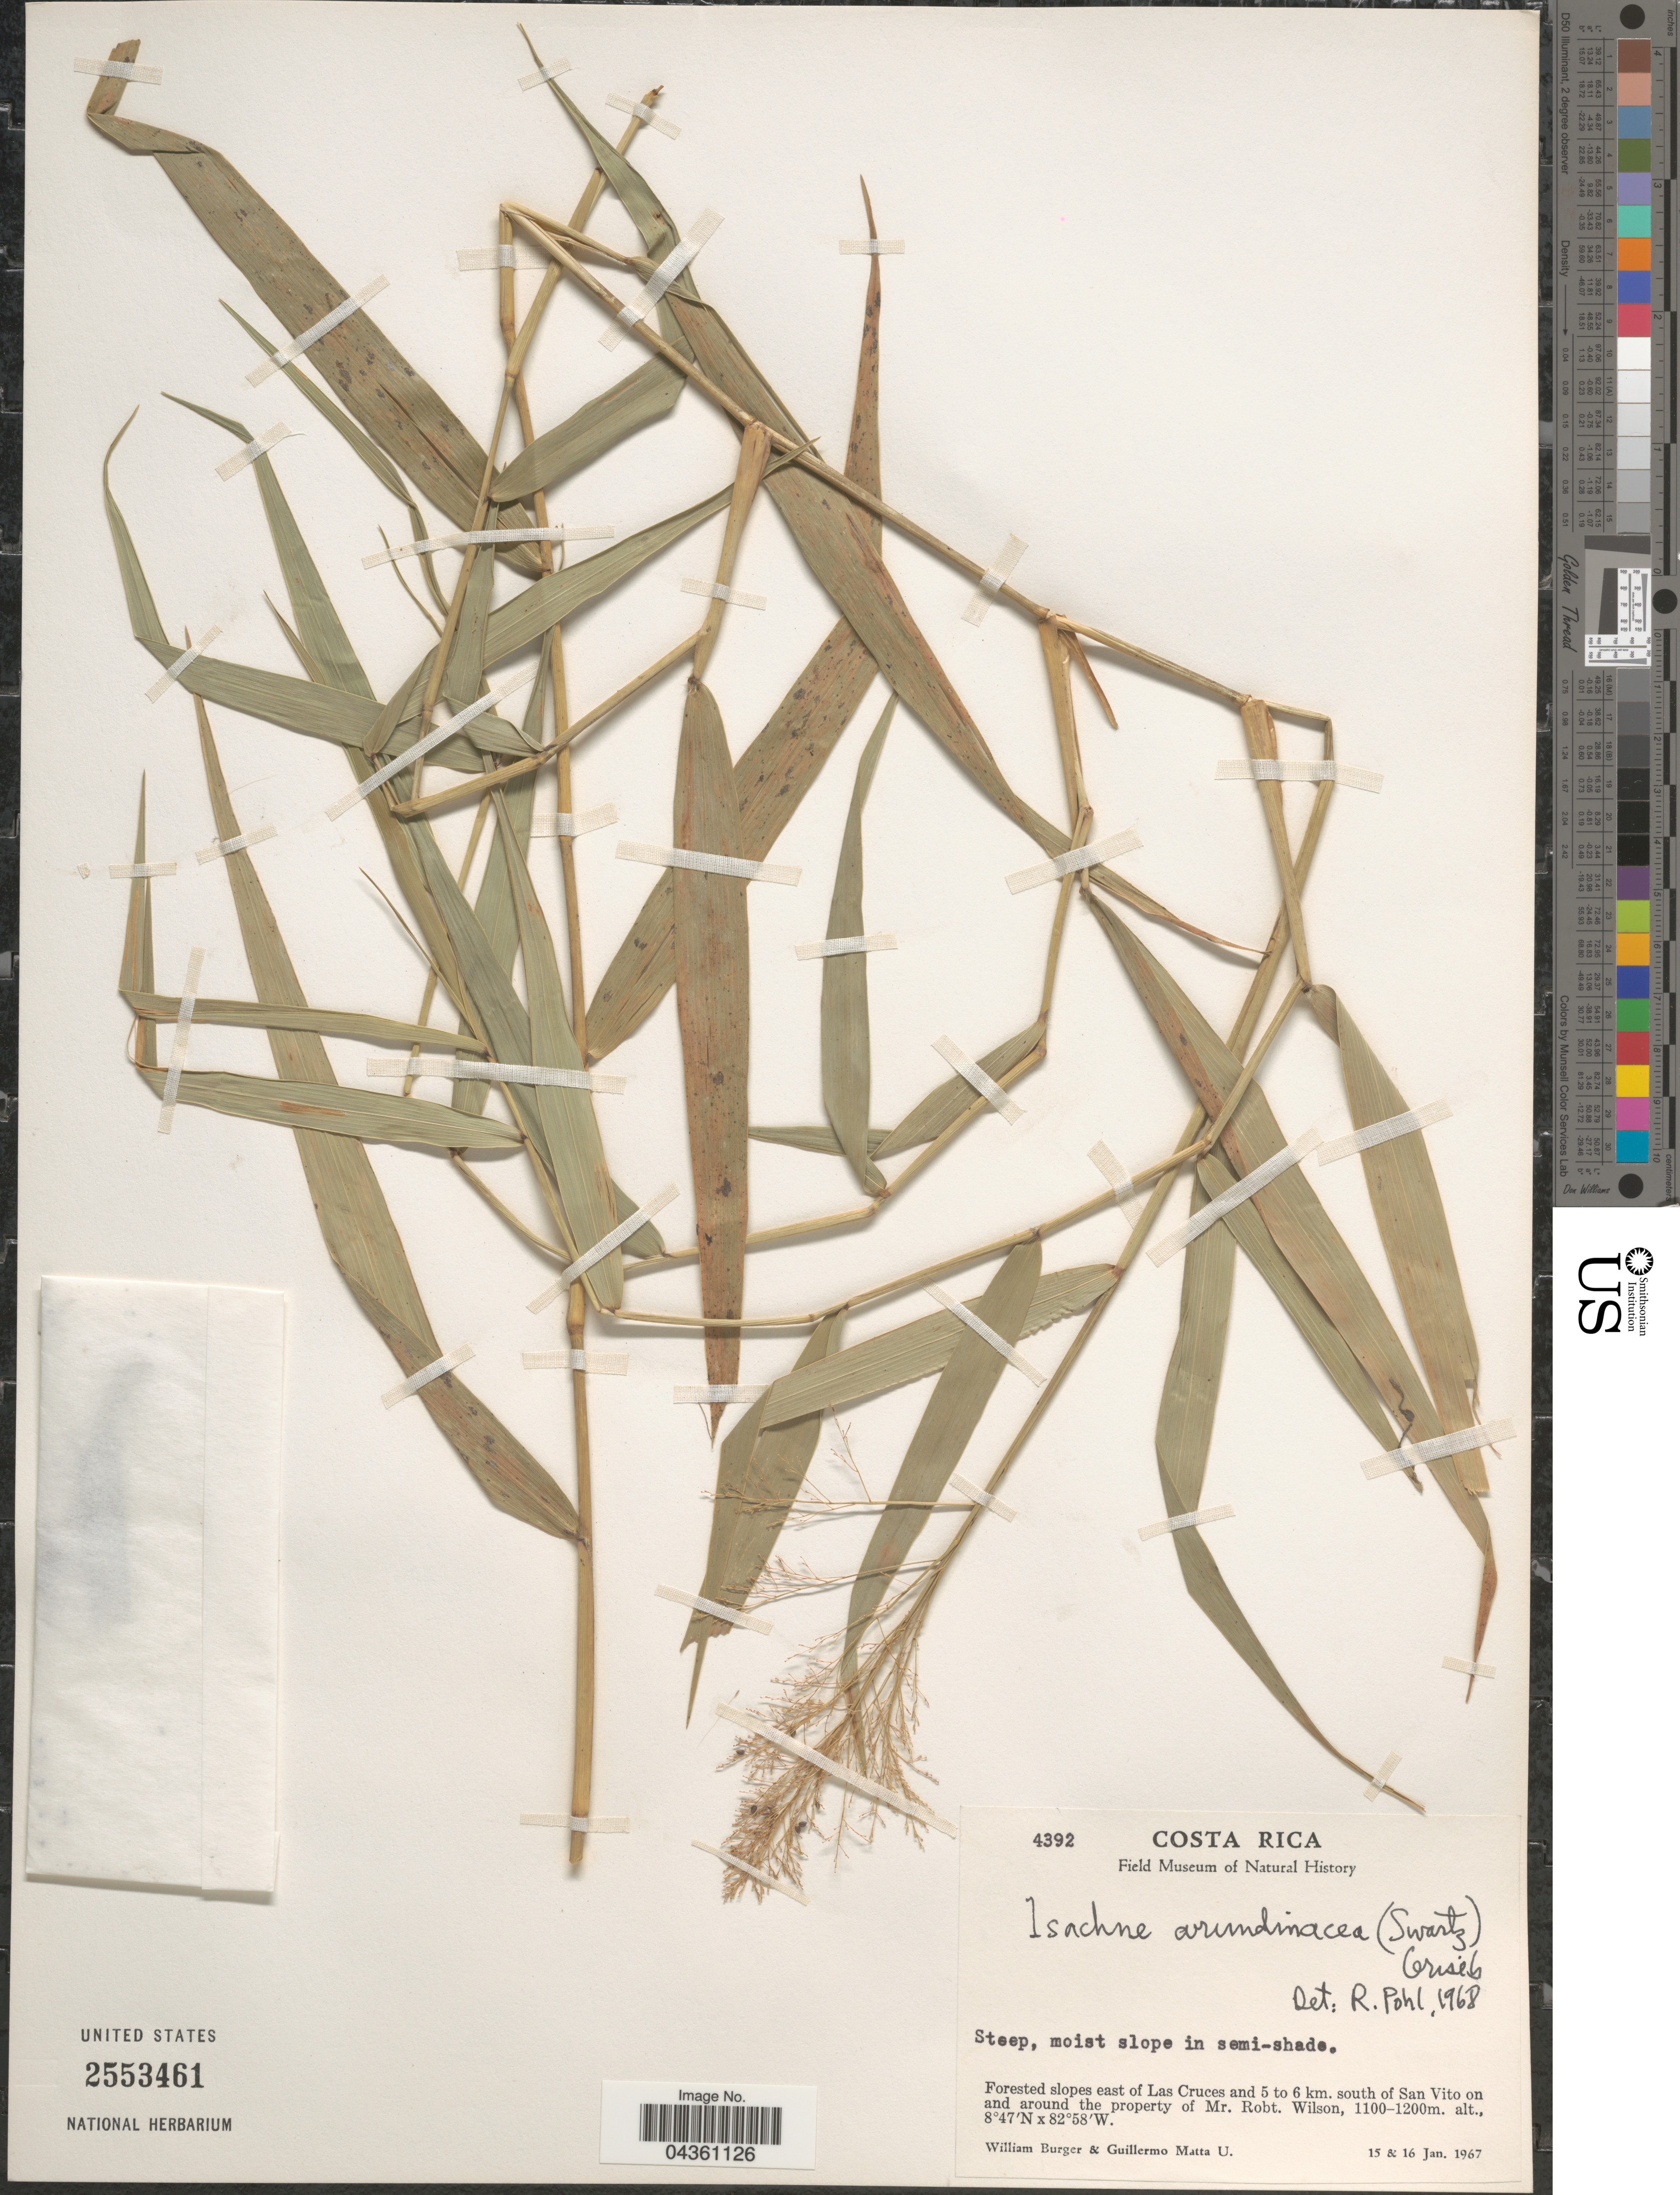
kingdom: Plantae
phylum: Tracheophyta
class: Liliopsida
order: Poales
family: Poaceae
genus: Isachne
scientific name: Isachne arundinacea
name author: (Sw.) Griseb.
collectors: W. Burger & G. Matta U.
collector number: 4392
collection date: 1967-01-15/1967-01-16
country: Costa Rica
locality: Forested slopes east of Las Cruces and 5 to 6 km. south of San Vito on and around the property of Mr. Robt. Wilson.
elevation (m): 1100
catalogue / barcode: US 2553461